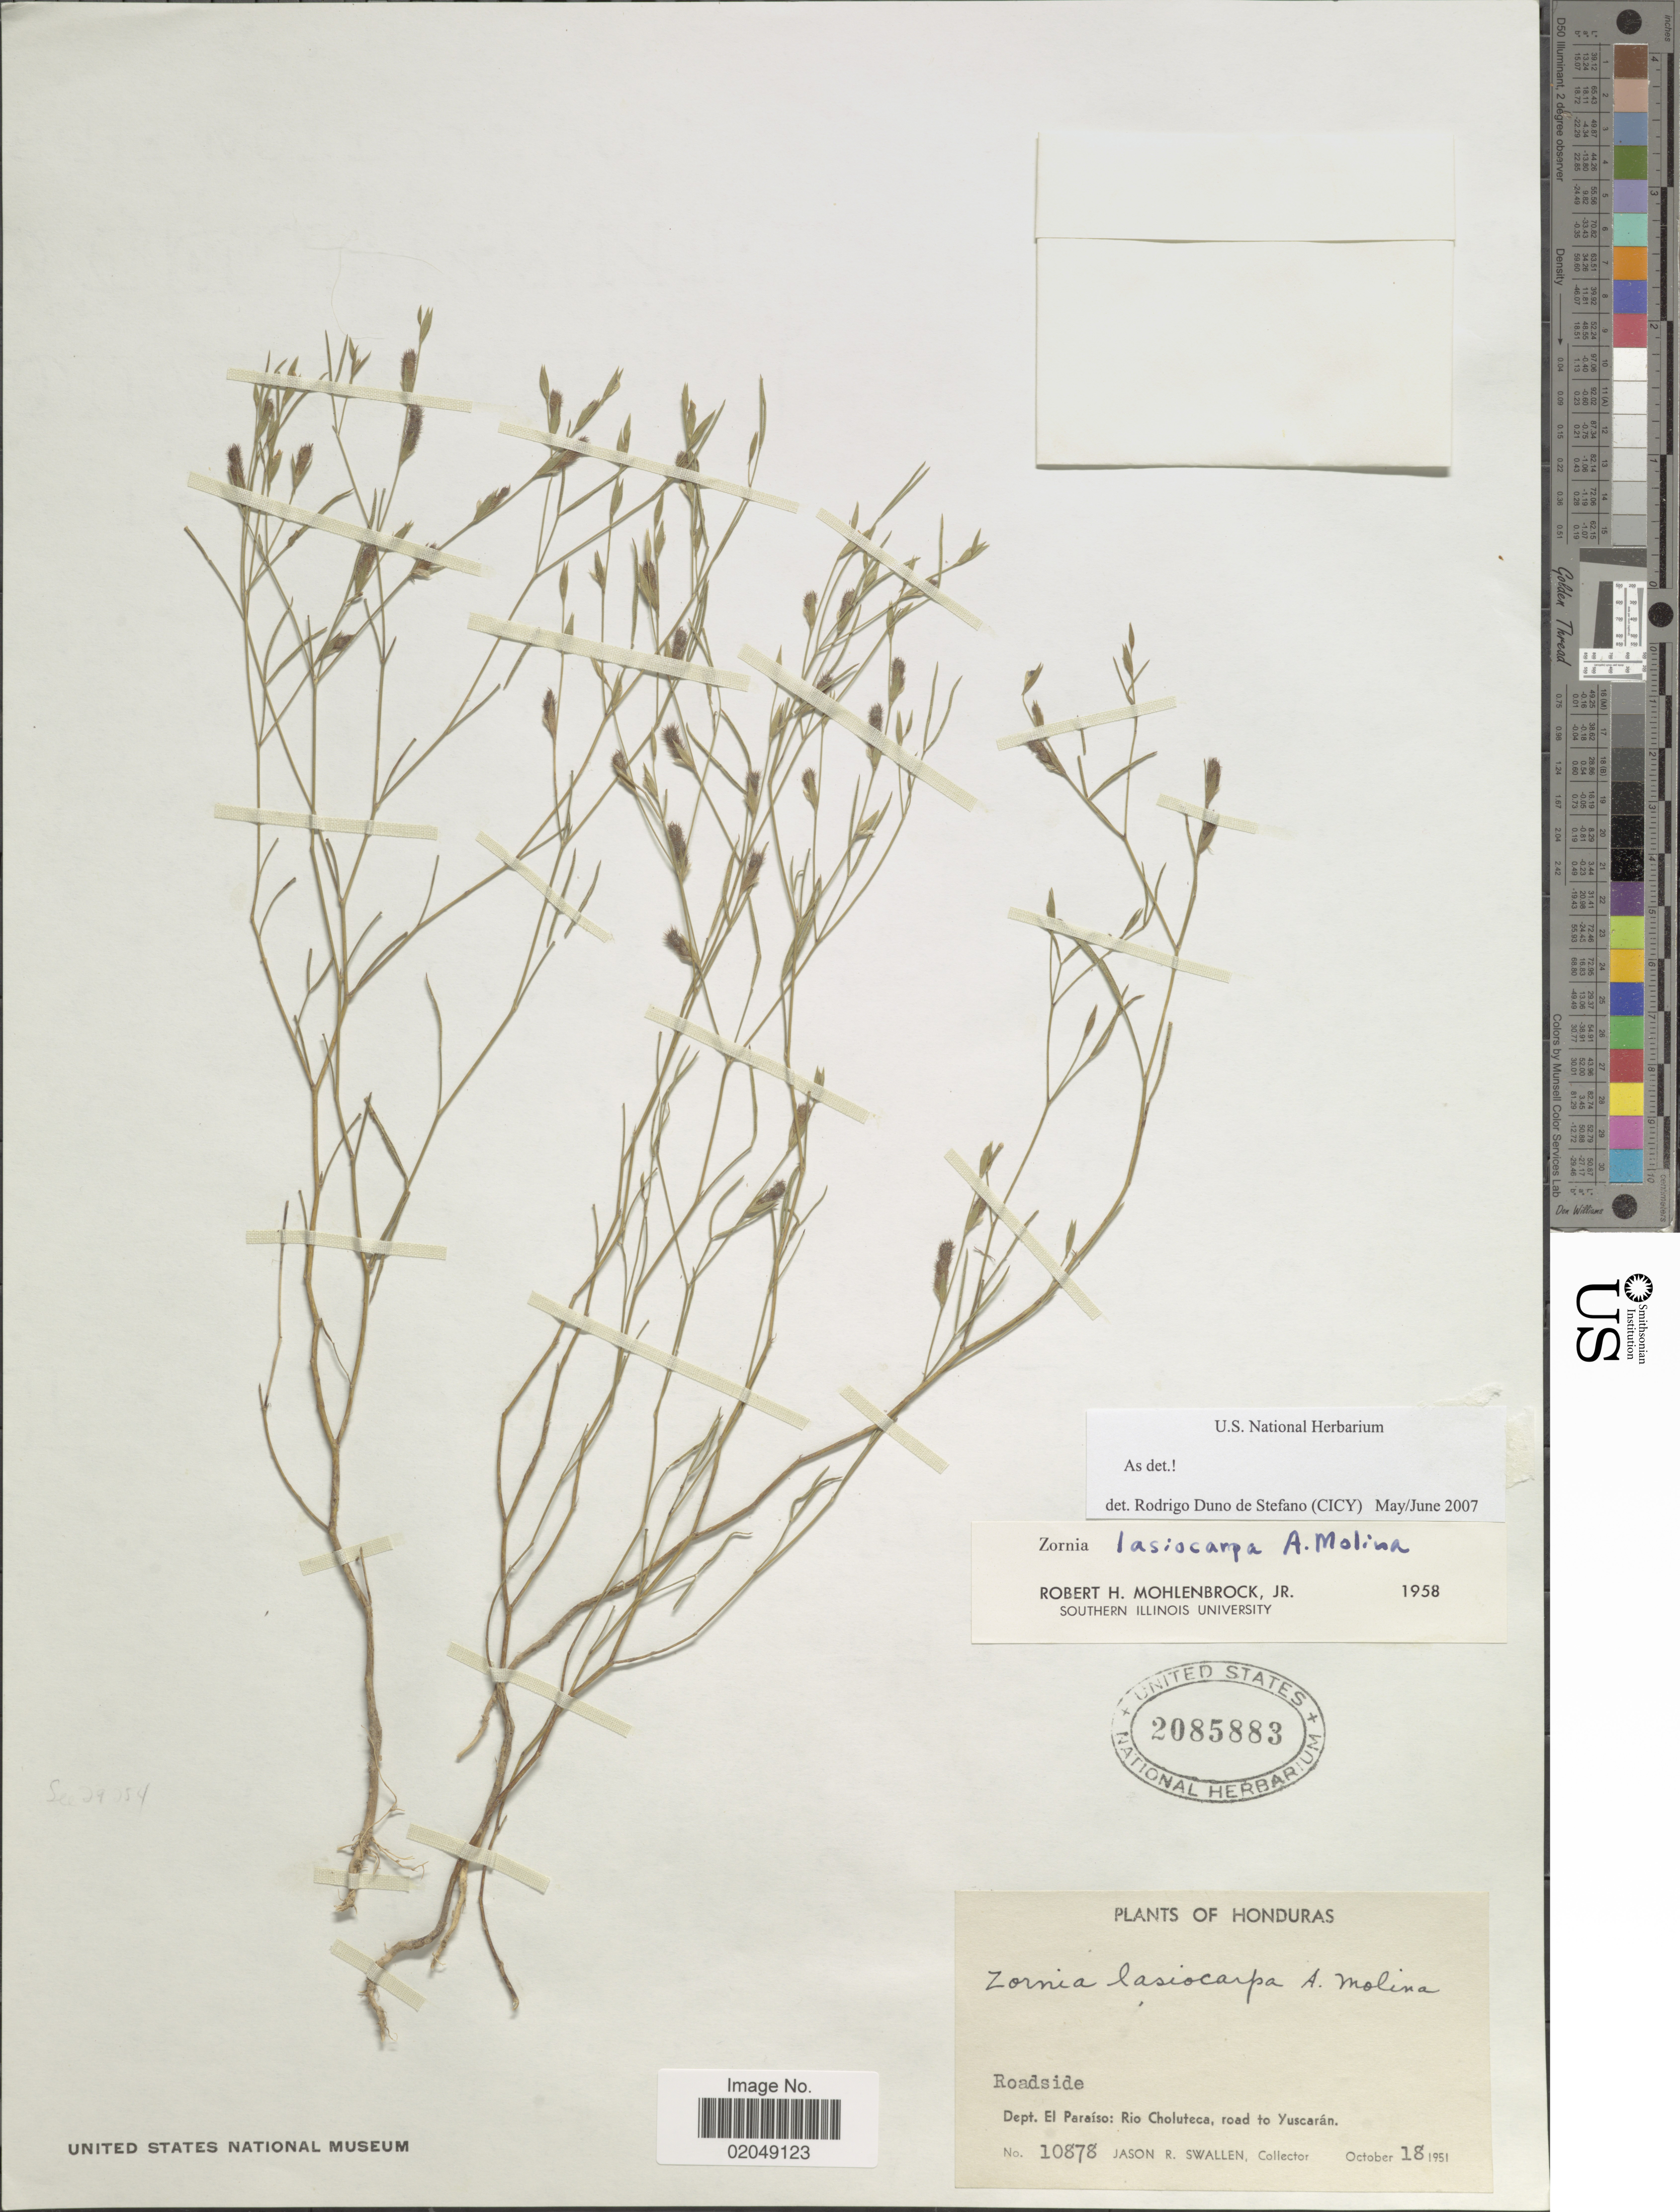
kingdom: Plantae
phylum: Tracheophyta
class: Magnoliopsida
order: Fabales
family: Fabaceae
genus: Zornia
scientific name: Zornia lasiocarpa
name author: Ant. Molina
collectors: J. R. Swallen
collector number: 10878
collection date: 1951-10-18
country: Honduras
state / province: El Paraíso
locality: Rio Choluteca, road to Yuscaran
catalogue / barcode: US 2085883